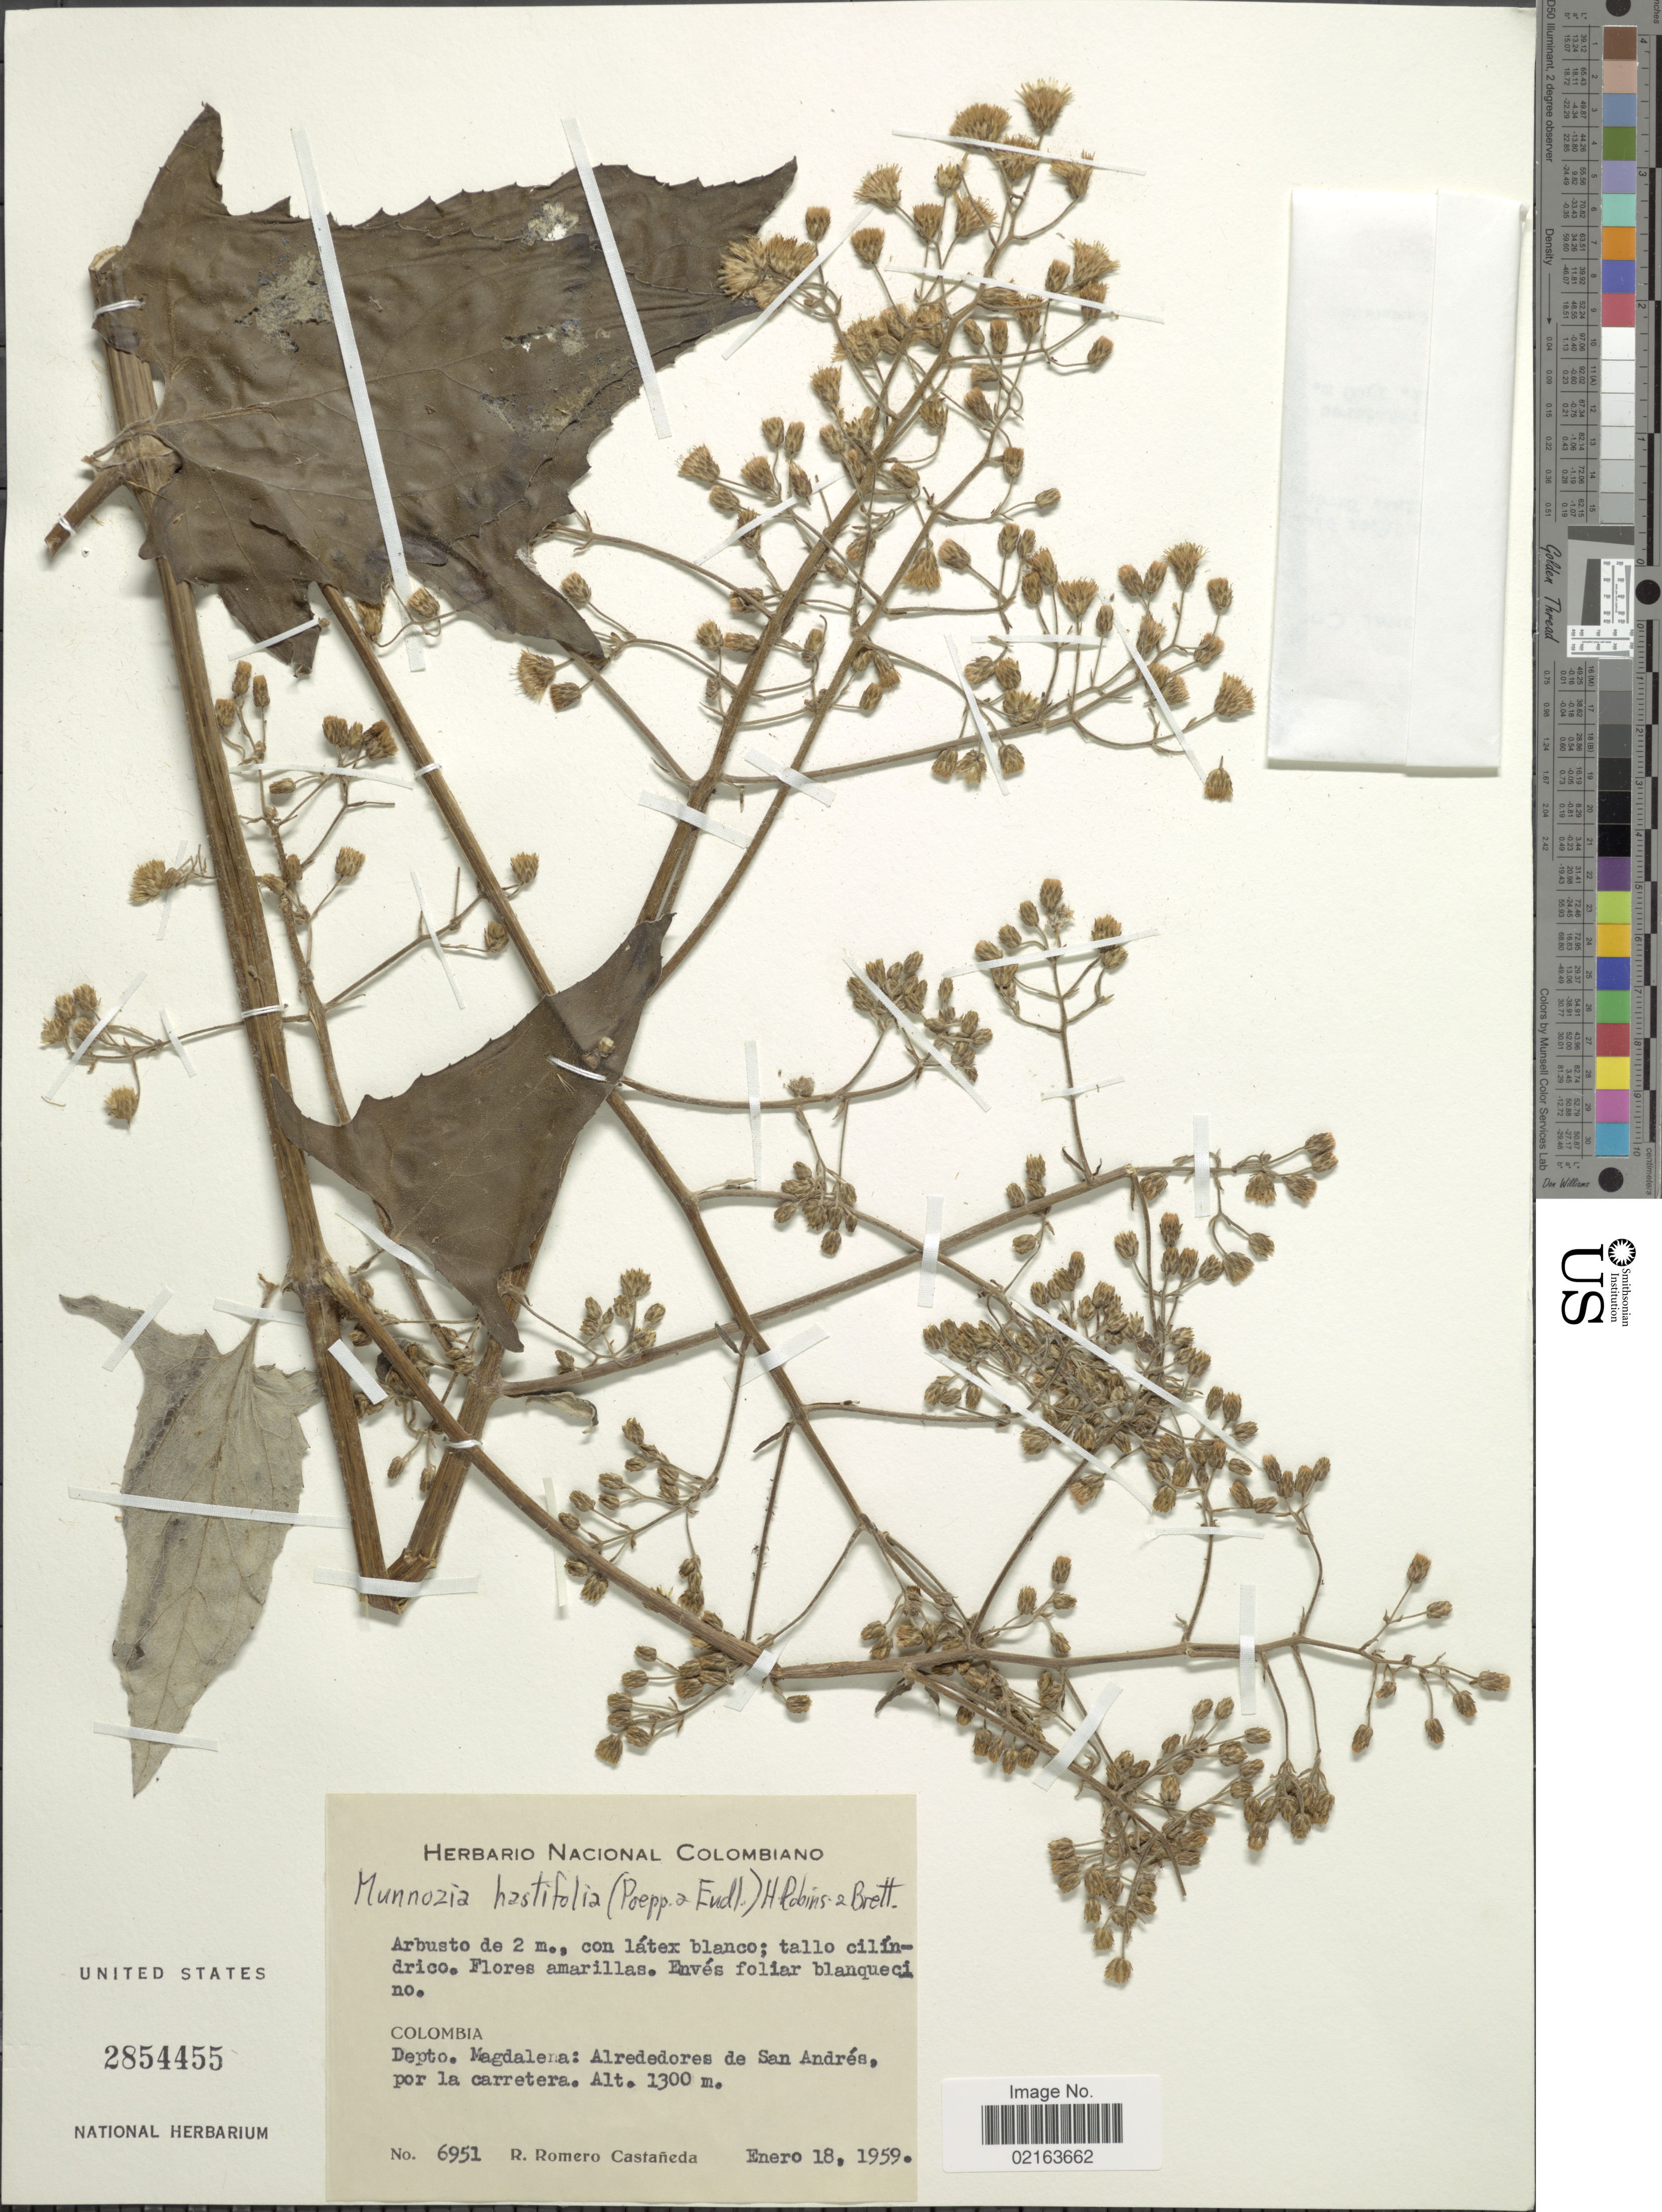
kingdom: Plantae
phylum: Tracheophyta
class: Magnoliopsida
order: Asterales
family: Asteraceae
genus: Munnozia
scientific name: Munnozia hastifolia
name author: (Poepp.) H. Rob. & Brettell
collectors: R. Romero Castañeda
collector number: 6951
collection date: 1959-01-18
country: Colombia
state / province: Magdalena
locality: Colombia. Depto. Magdalena: Alrededores de San Andrés, por la carretera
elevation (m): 1300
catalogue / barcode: US 2854455